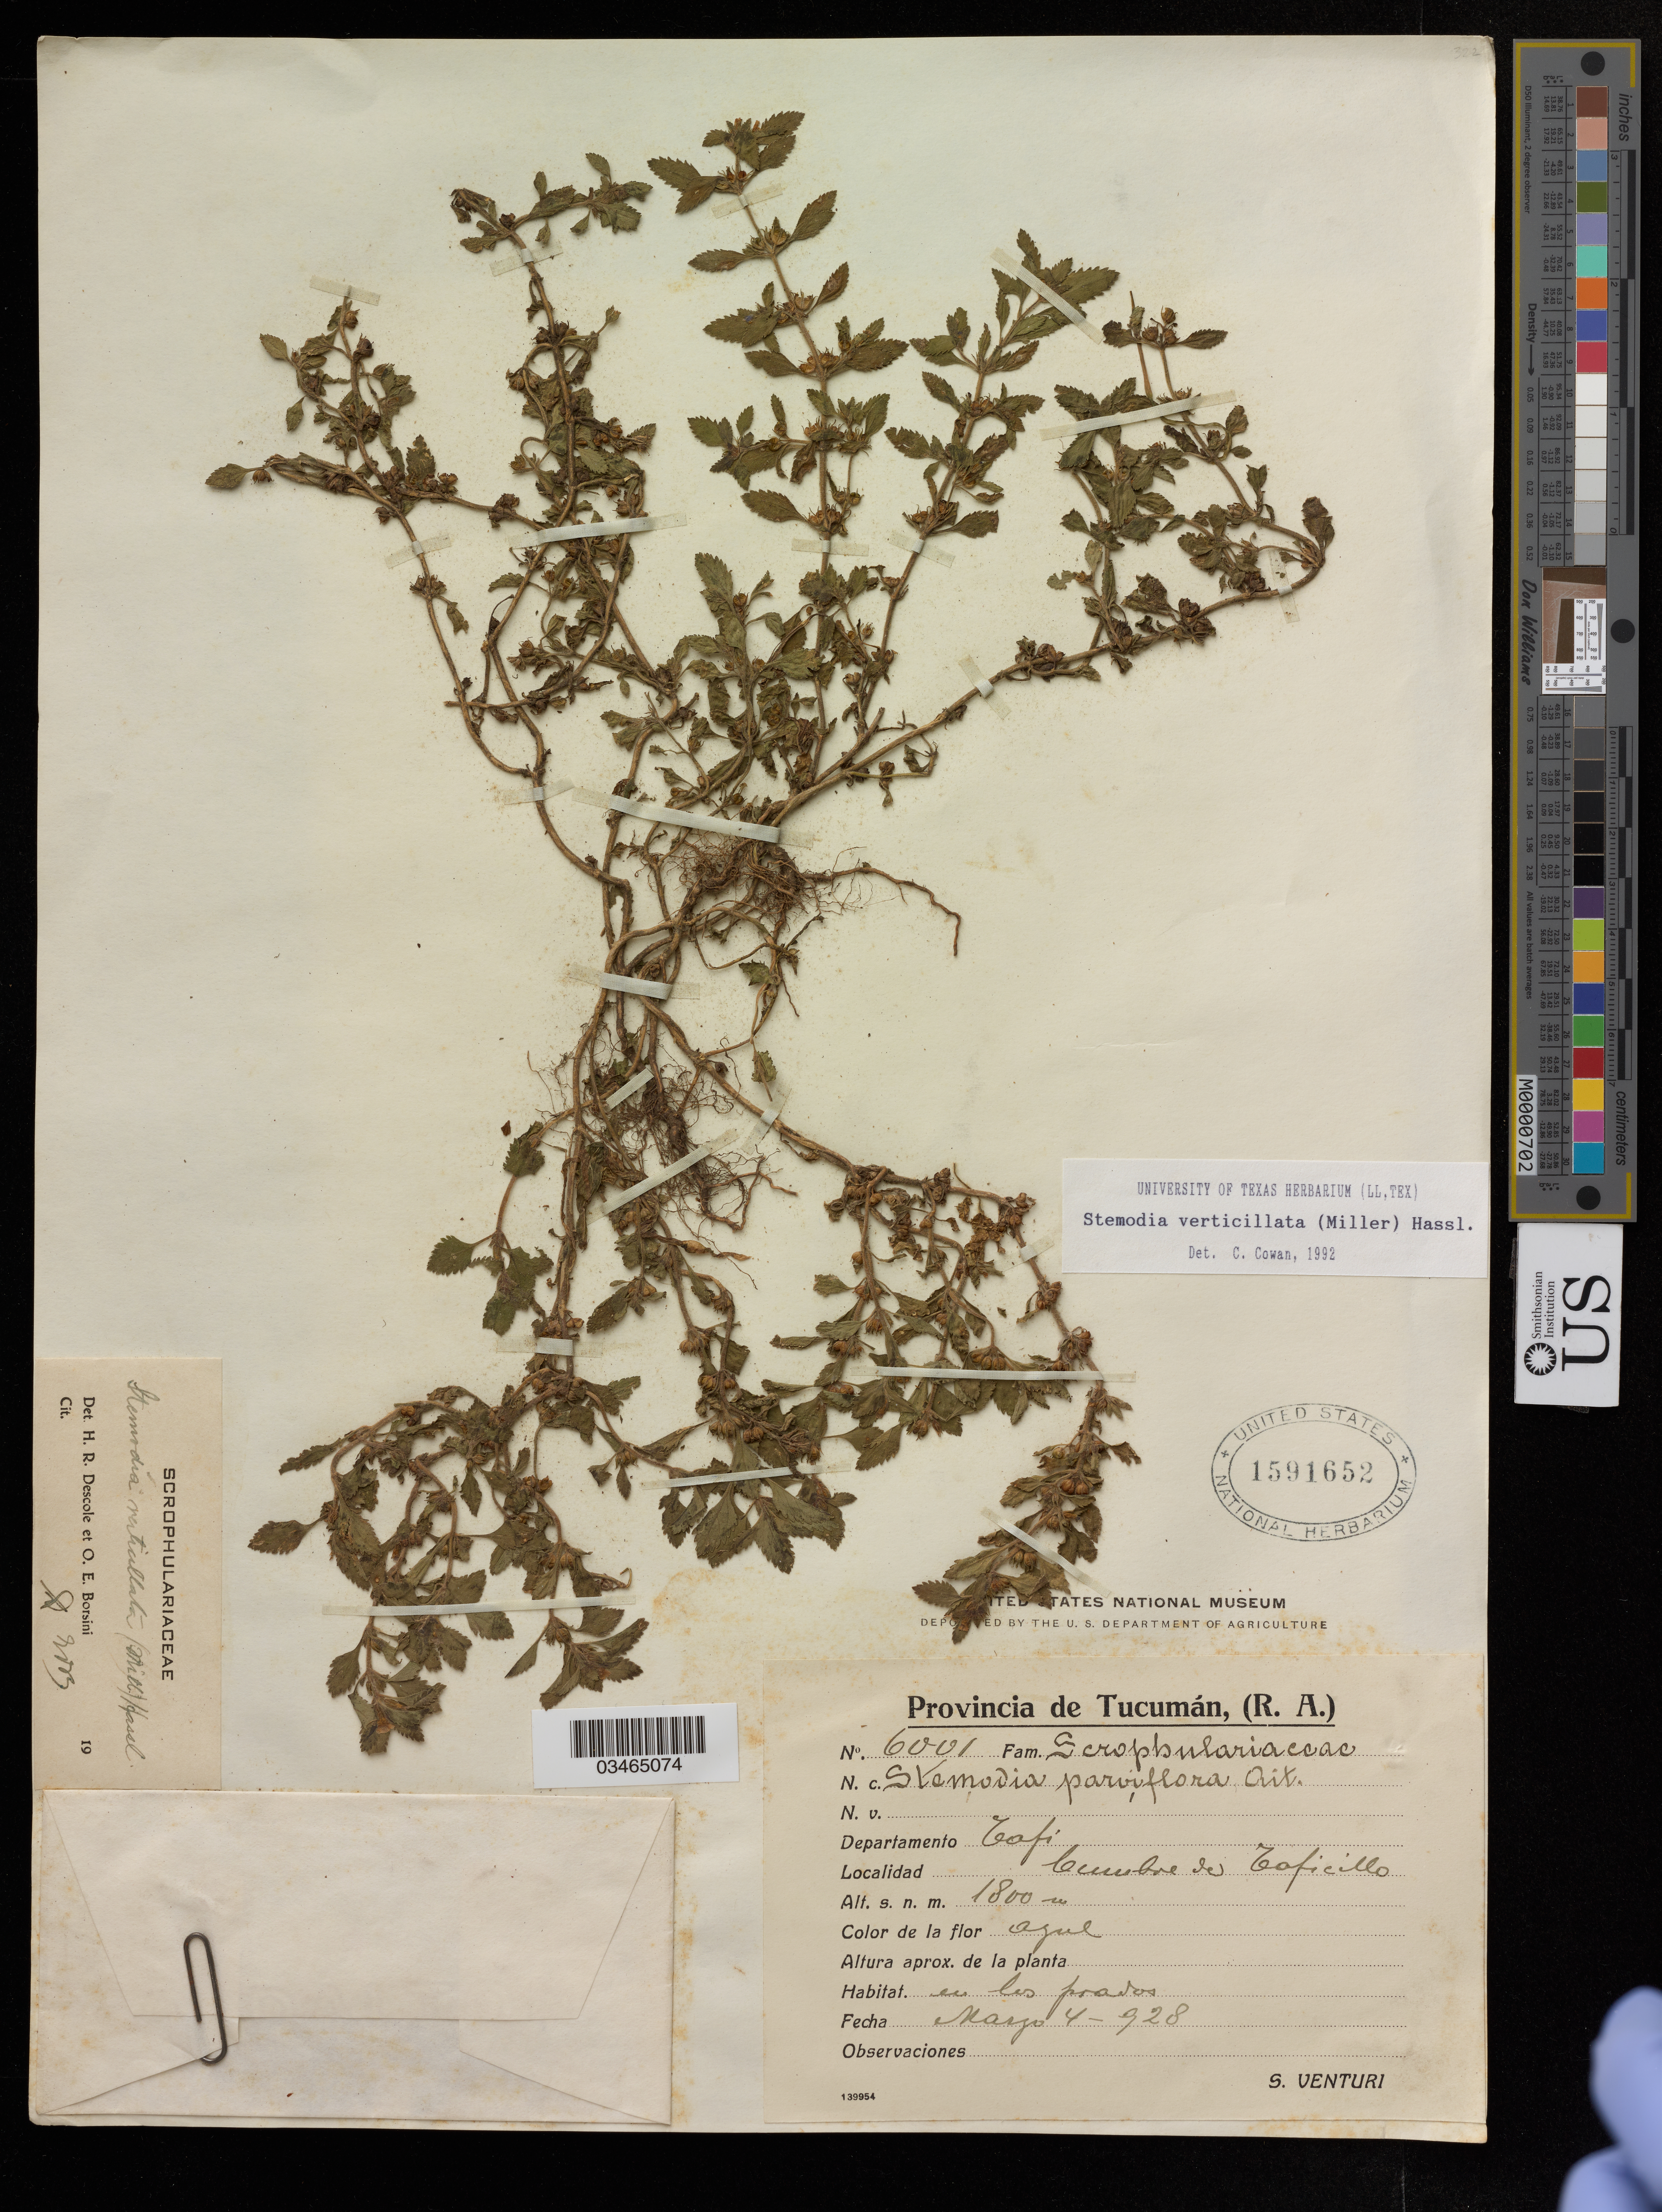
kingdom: Plantae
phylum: Tracheophyta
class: Magnoliopsida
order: Lamiales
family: Plantaginaceae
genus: Stemodia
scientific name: Stemodia verticillata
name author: (Mill.) Hassl.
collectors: S. Venturi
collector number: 6001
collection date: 1928-03-04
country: Argentina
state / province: Tucuman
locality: Tafi, Cumbre de Taficillo.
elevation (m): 1800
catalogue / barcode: US 1591652